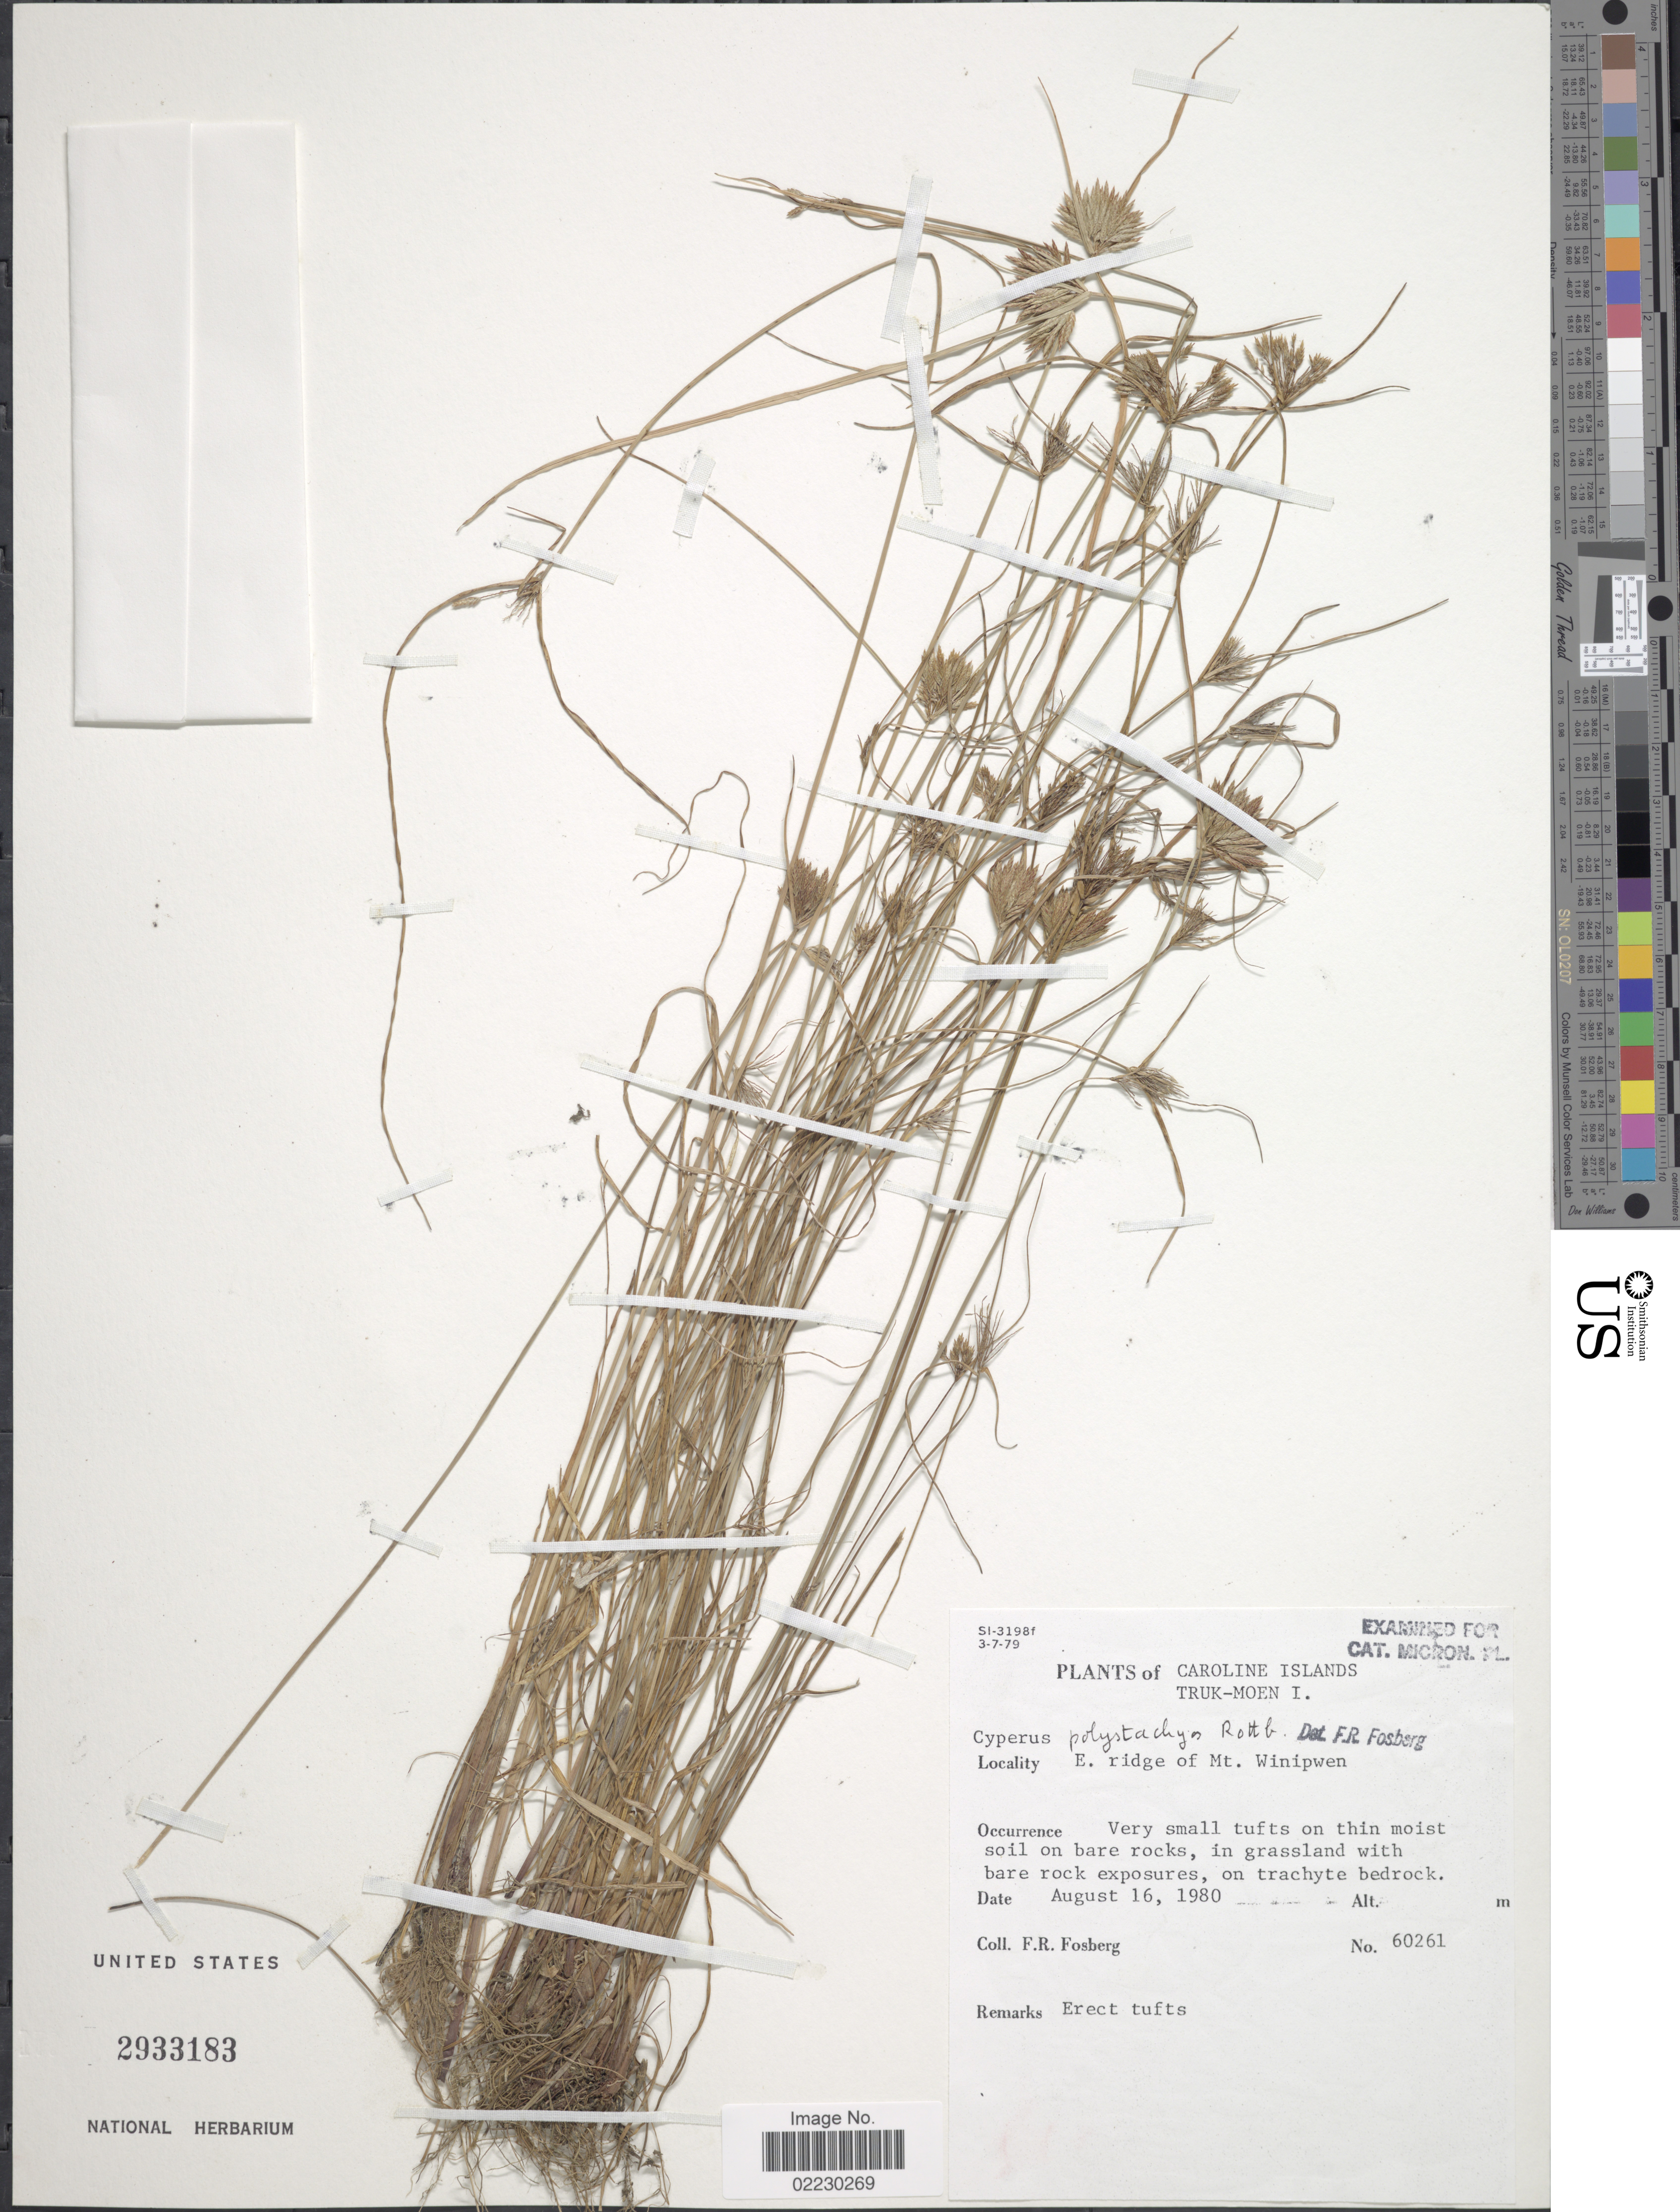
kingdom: Plantae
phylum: Tracheophyta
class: Liliopsida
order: Poales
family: Cyperaceae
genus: Cyperus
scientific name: Cyperus polystachyos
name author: Rottb.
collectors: F. R. Fosberg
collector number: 60261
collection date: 1980-08-16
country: Micronesia, Federated States of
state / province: Truk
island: Moen [Wono]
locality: Caroline Islands, Truk-Moen I., E.ridge of Mt. Winipen, on thin moist soil on bare rocks, in grassland with bare rock exposures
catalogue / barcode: US 2933183